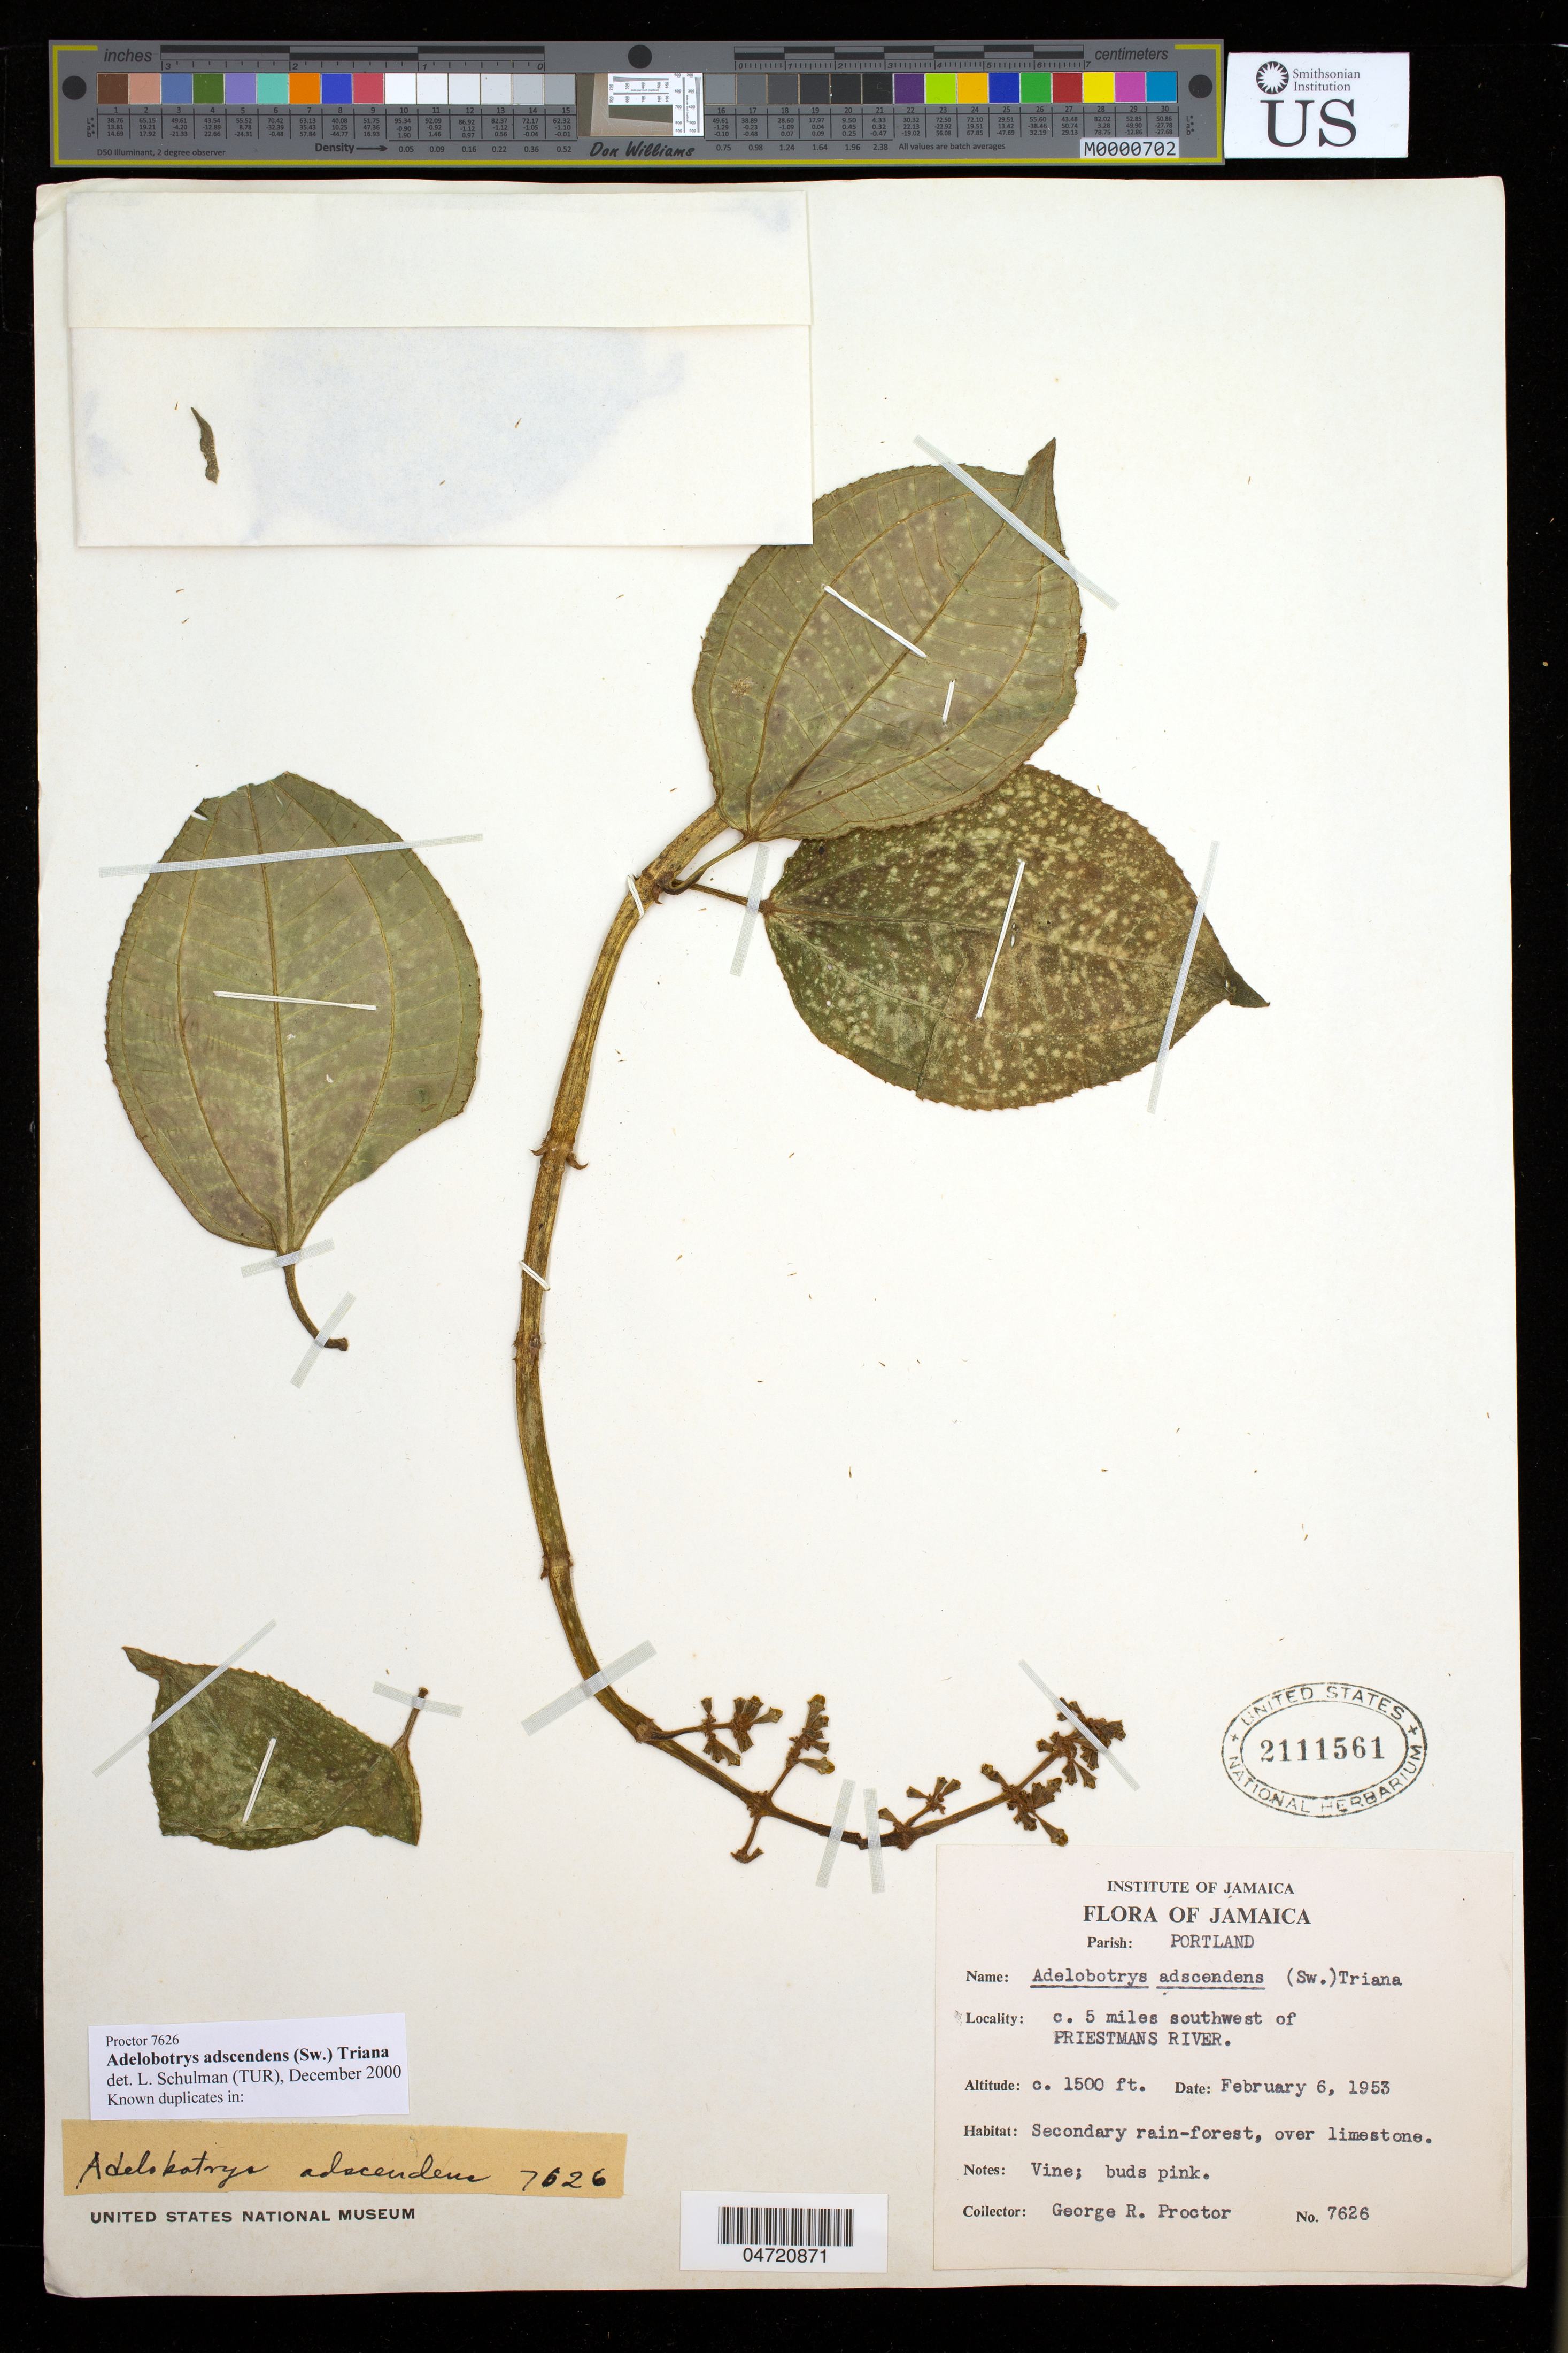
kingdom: Plantae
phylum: Tracheophyta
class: Magnoliopsida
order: Myrtales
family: Melastomataceae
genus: Adelobotrys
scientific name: Adelobotrys adscendens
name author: (Sw.) Triana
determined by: Schulman, Leif, (TUR), University of Turku (FINLAND)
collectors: G. R. Proctor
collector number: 7626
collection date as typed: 06 Feb 1953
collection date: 1953-02-06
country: Jamaica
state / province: Portland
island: Jamaica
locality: Priestmans River, about 5 miles SW of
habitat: Secondary rain-forest, over limestone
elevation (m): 457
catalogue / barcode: US 2111561